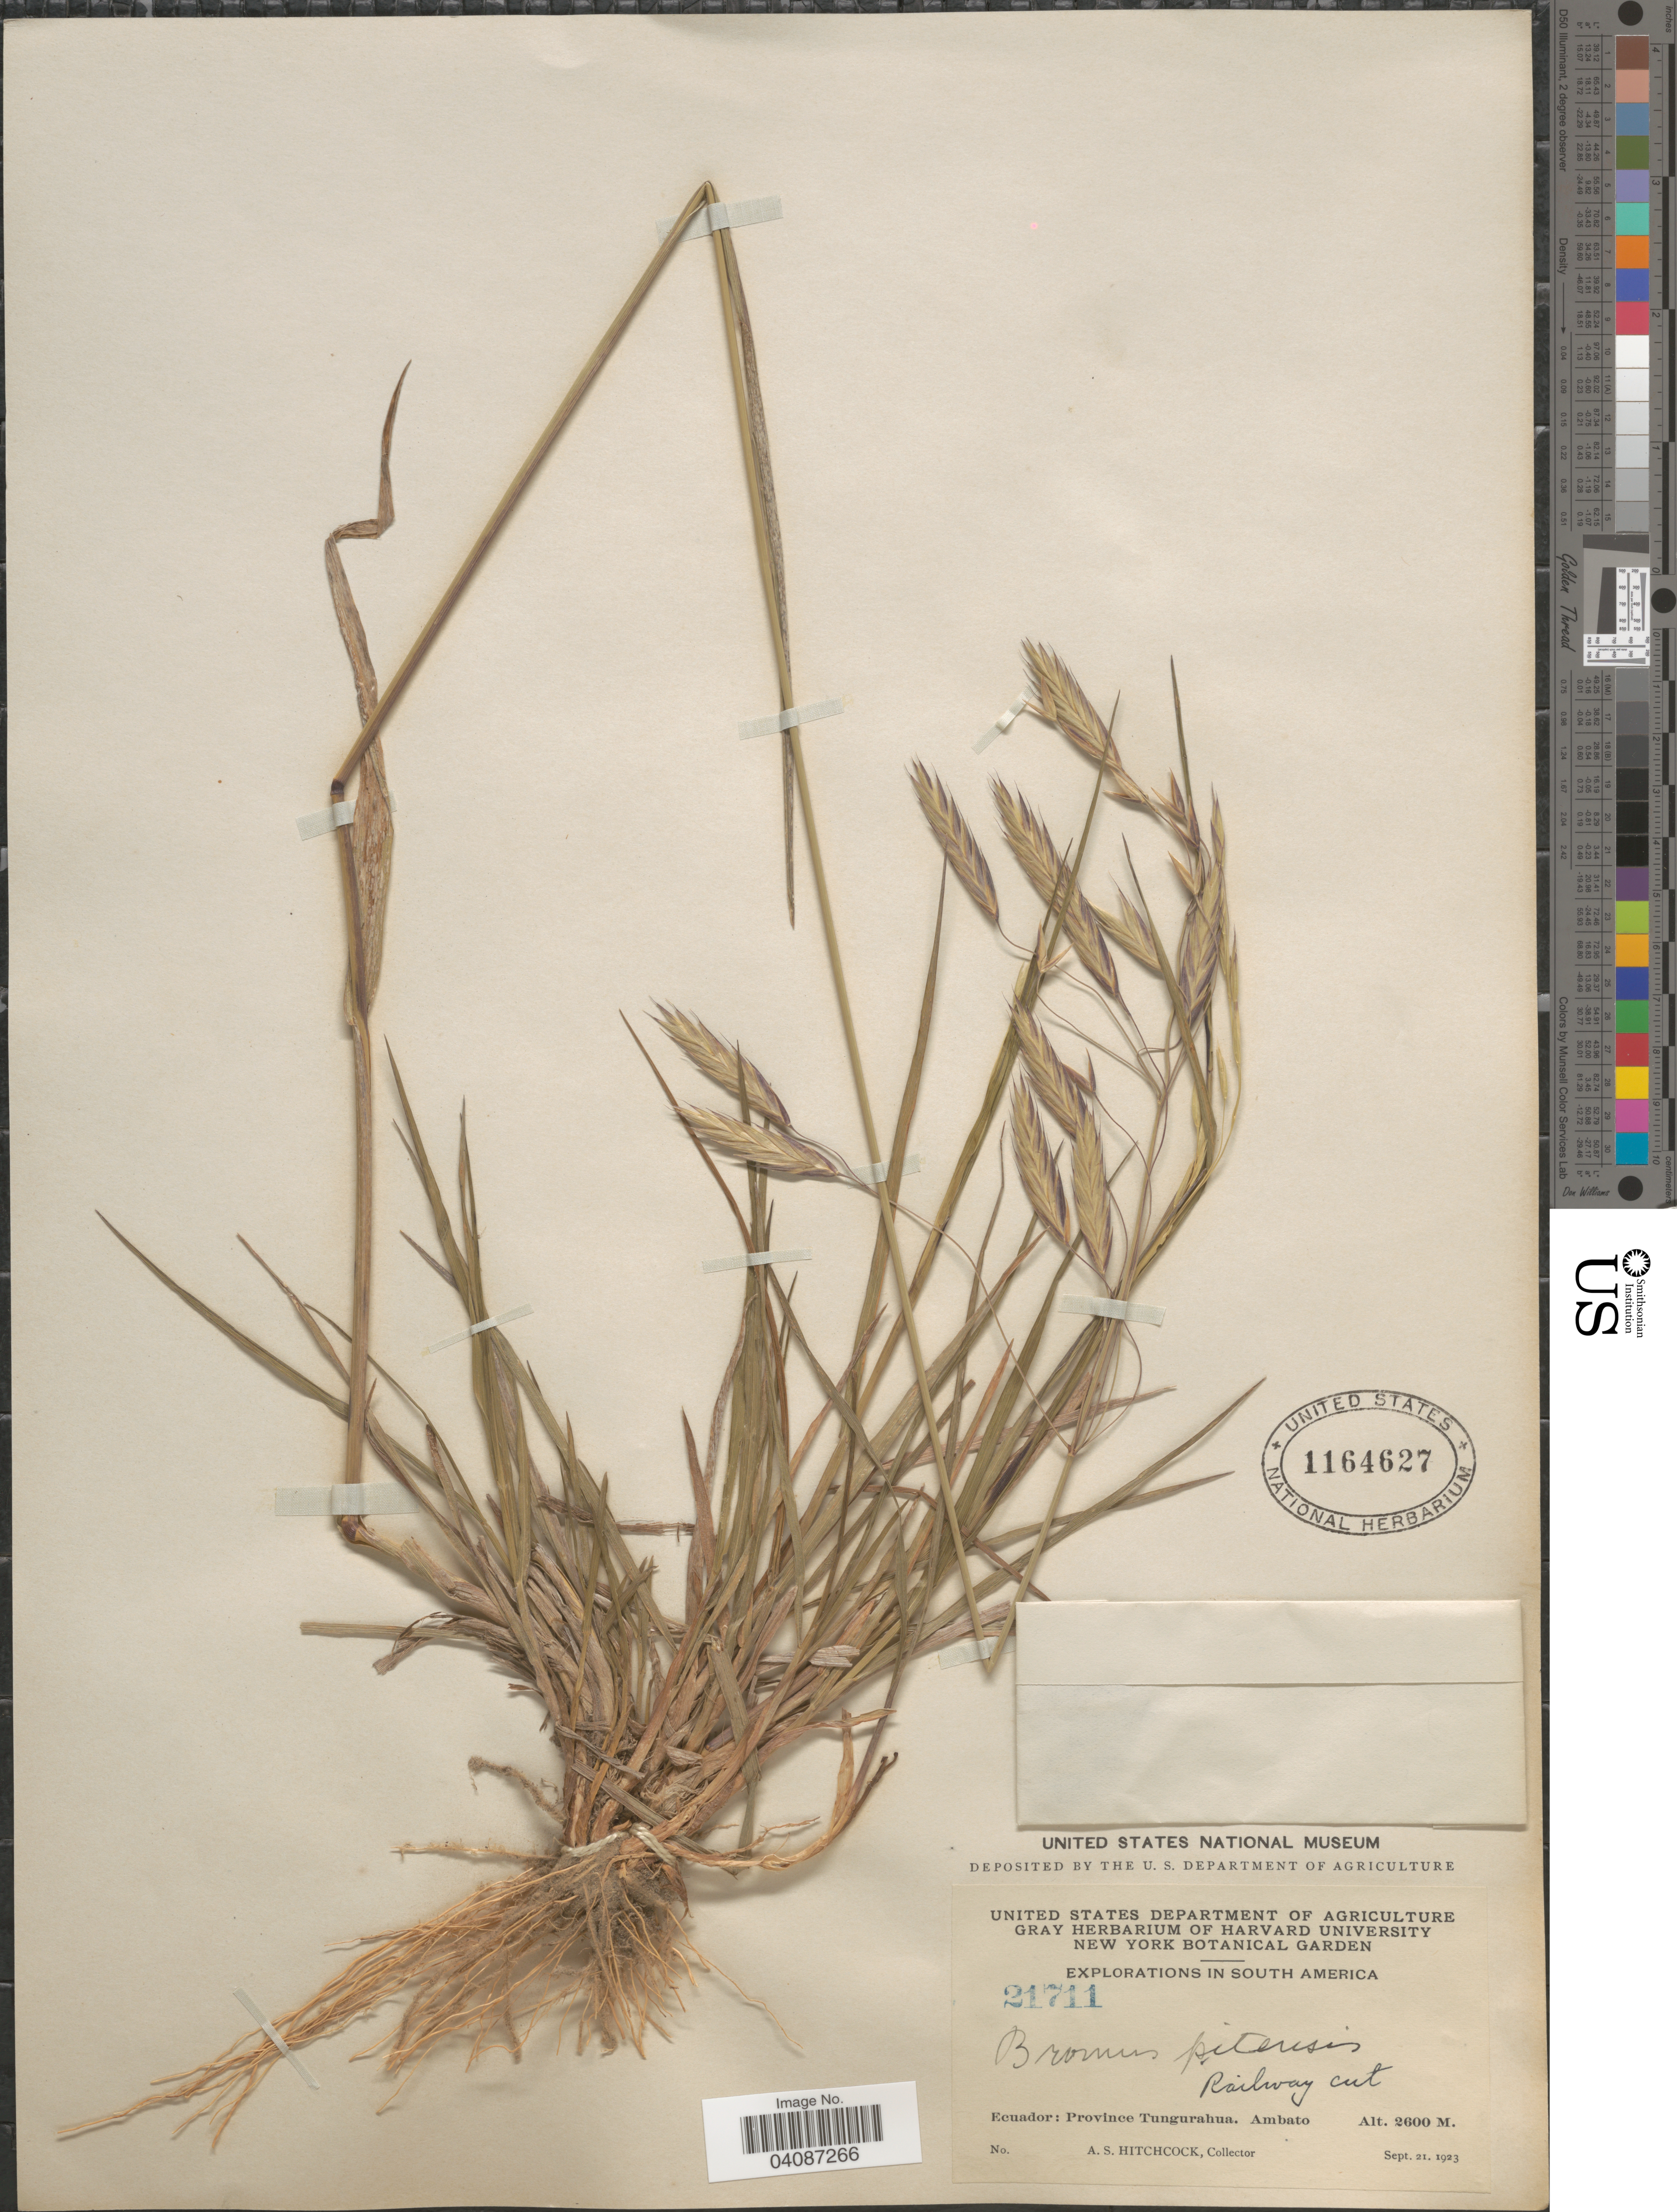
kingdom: Plantae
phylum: Tracheophyta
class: Liliopsida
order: Poales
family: Poaceae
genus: Bromus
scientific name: Bromus pitensis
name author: Kunth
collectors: A. S. Hitchcock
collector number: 21711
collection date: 1923-09-21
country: Ecuador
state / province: Tungurahua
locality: Explorations in South America. Railway cut. Ambato.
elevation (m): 2600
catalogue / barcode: US 1164627